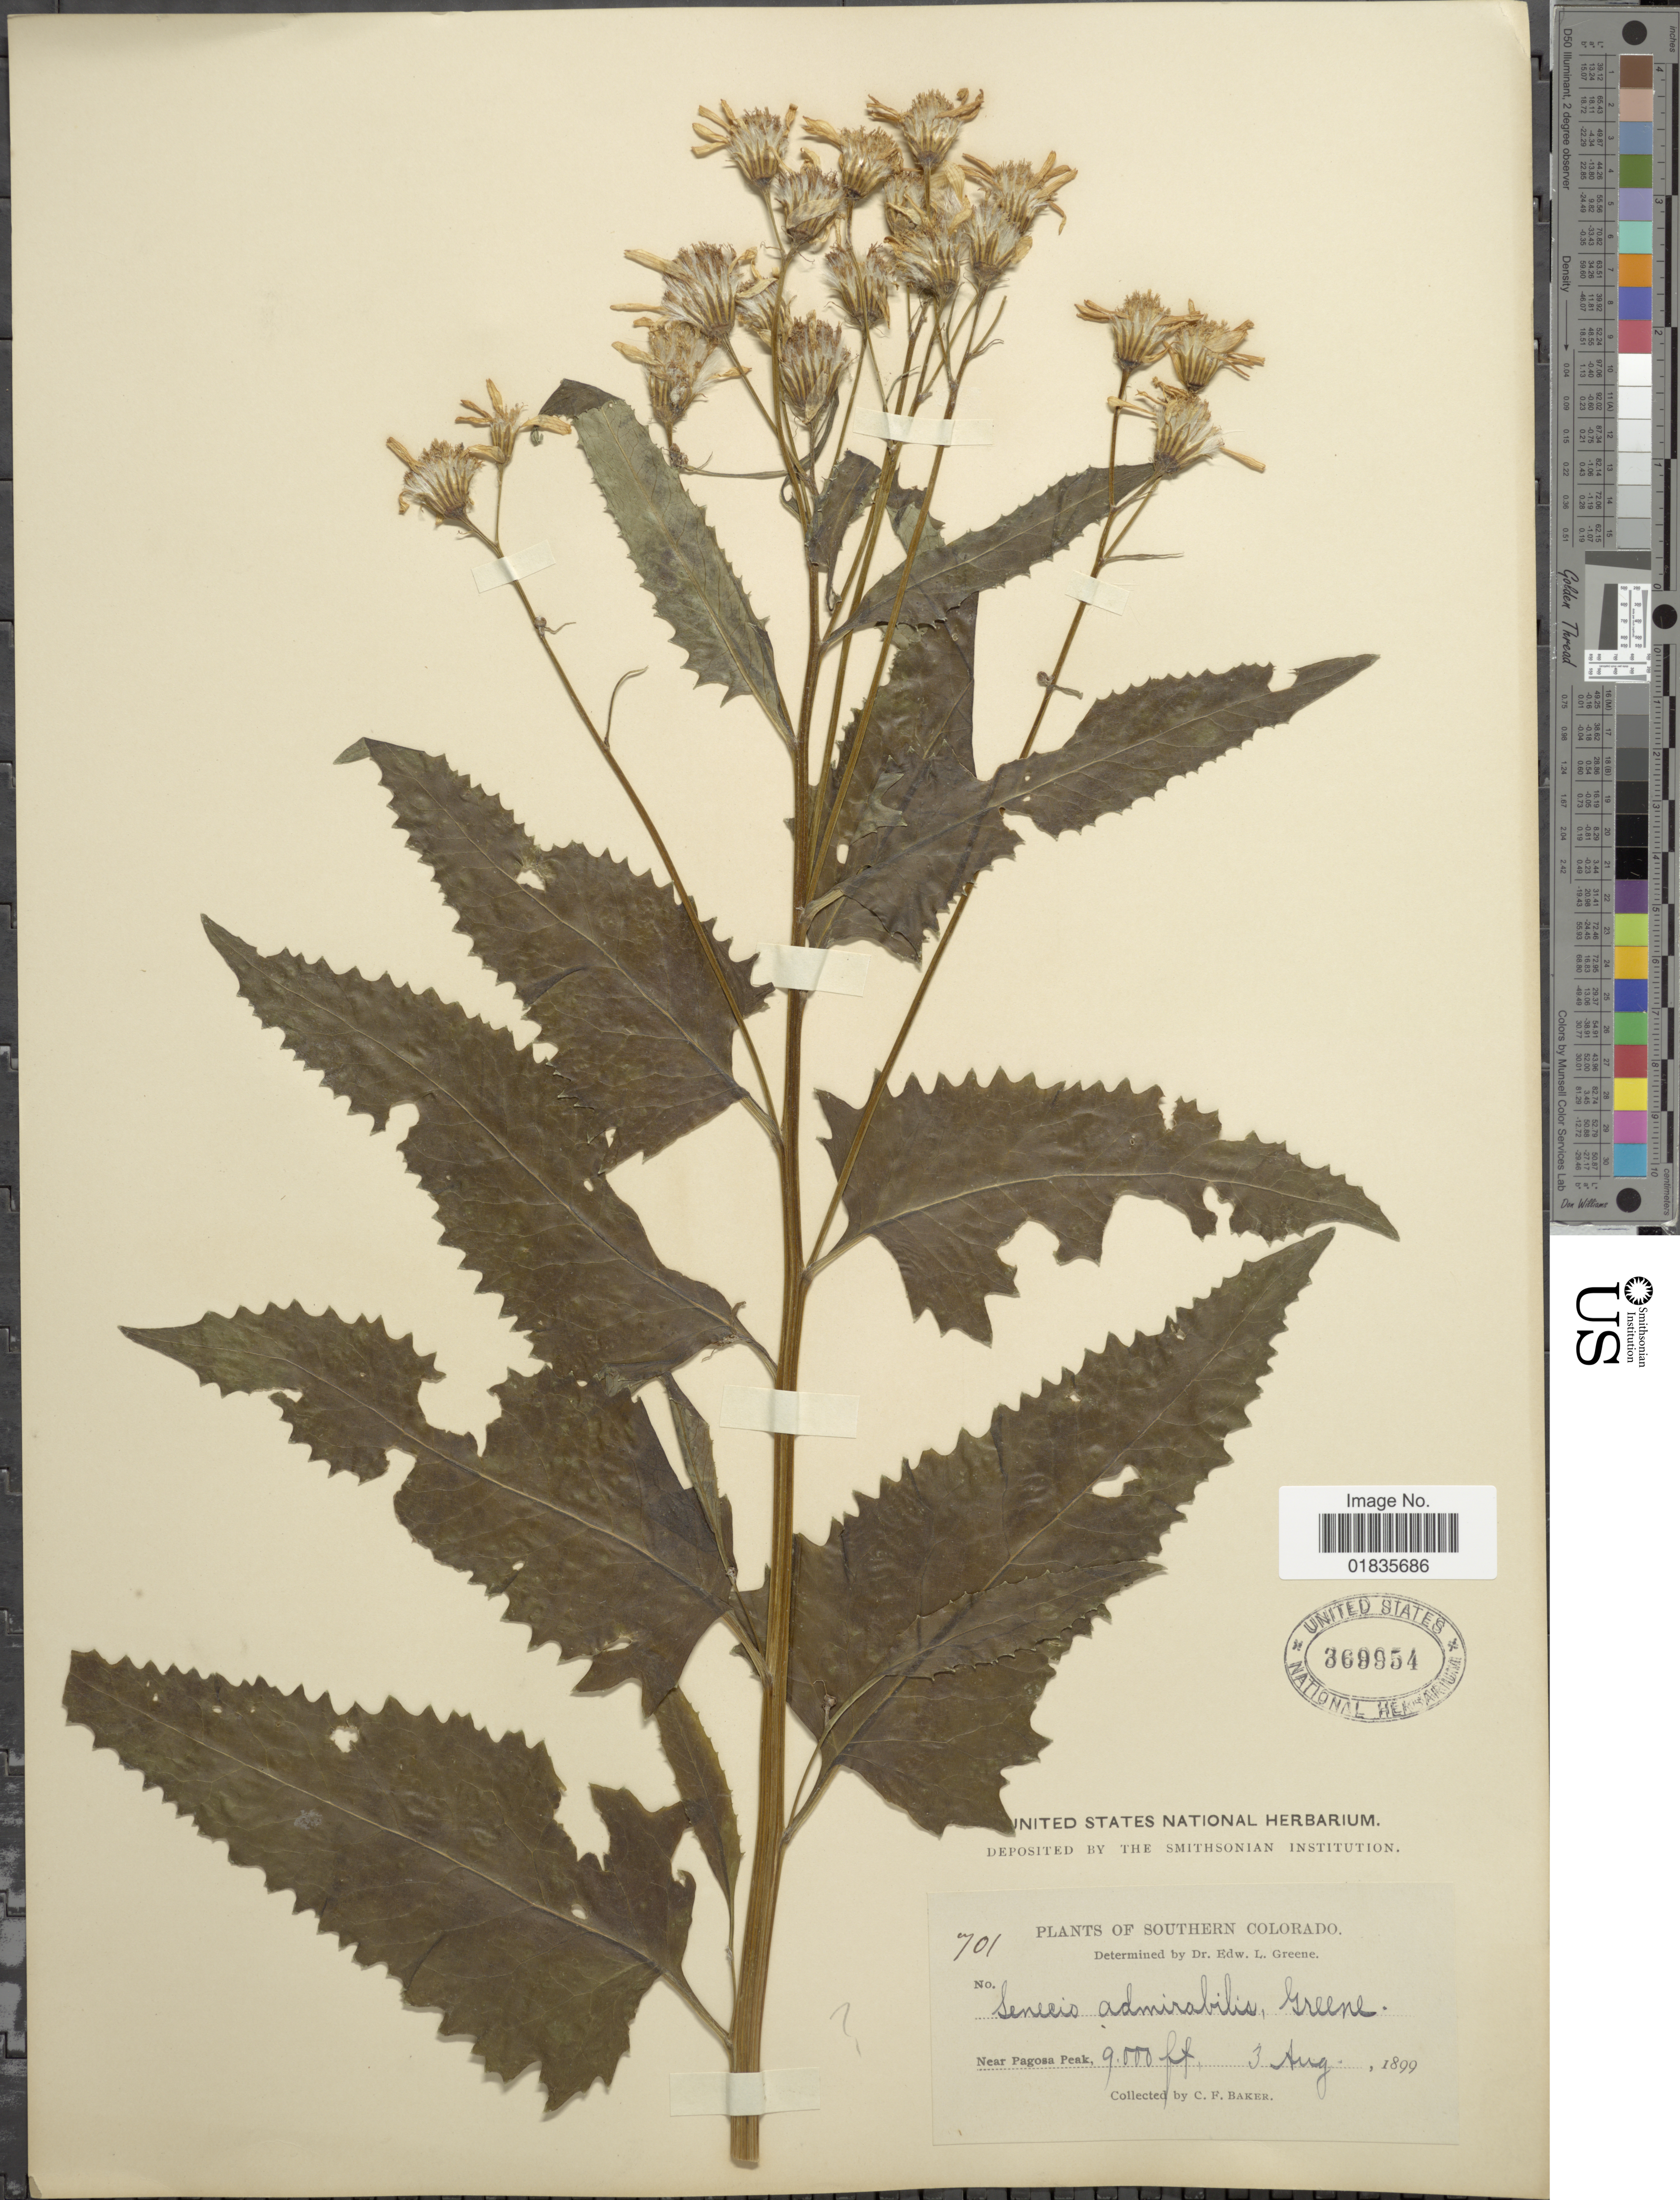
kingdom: Plantae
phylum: Tracheophyta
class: Magnoliopsida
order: Asterales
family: Asteraceae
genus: Senecio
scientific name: Senecio tricephalus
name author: Klatt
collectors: C. F. Baker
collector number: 701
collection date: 1899-08-03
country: United States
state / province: Colorado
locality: Southern Colorado, near Pagosa Peak.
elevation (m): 2743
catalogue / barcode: US 369954